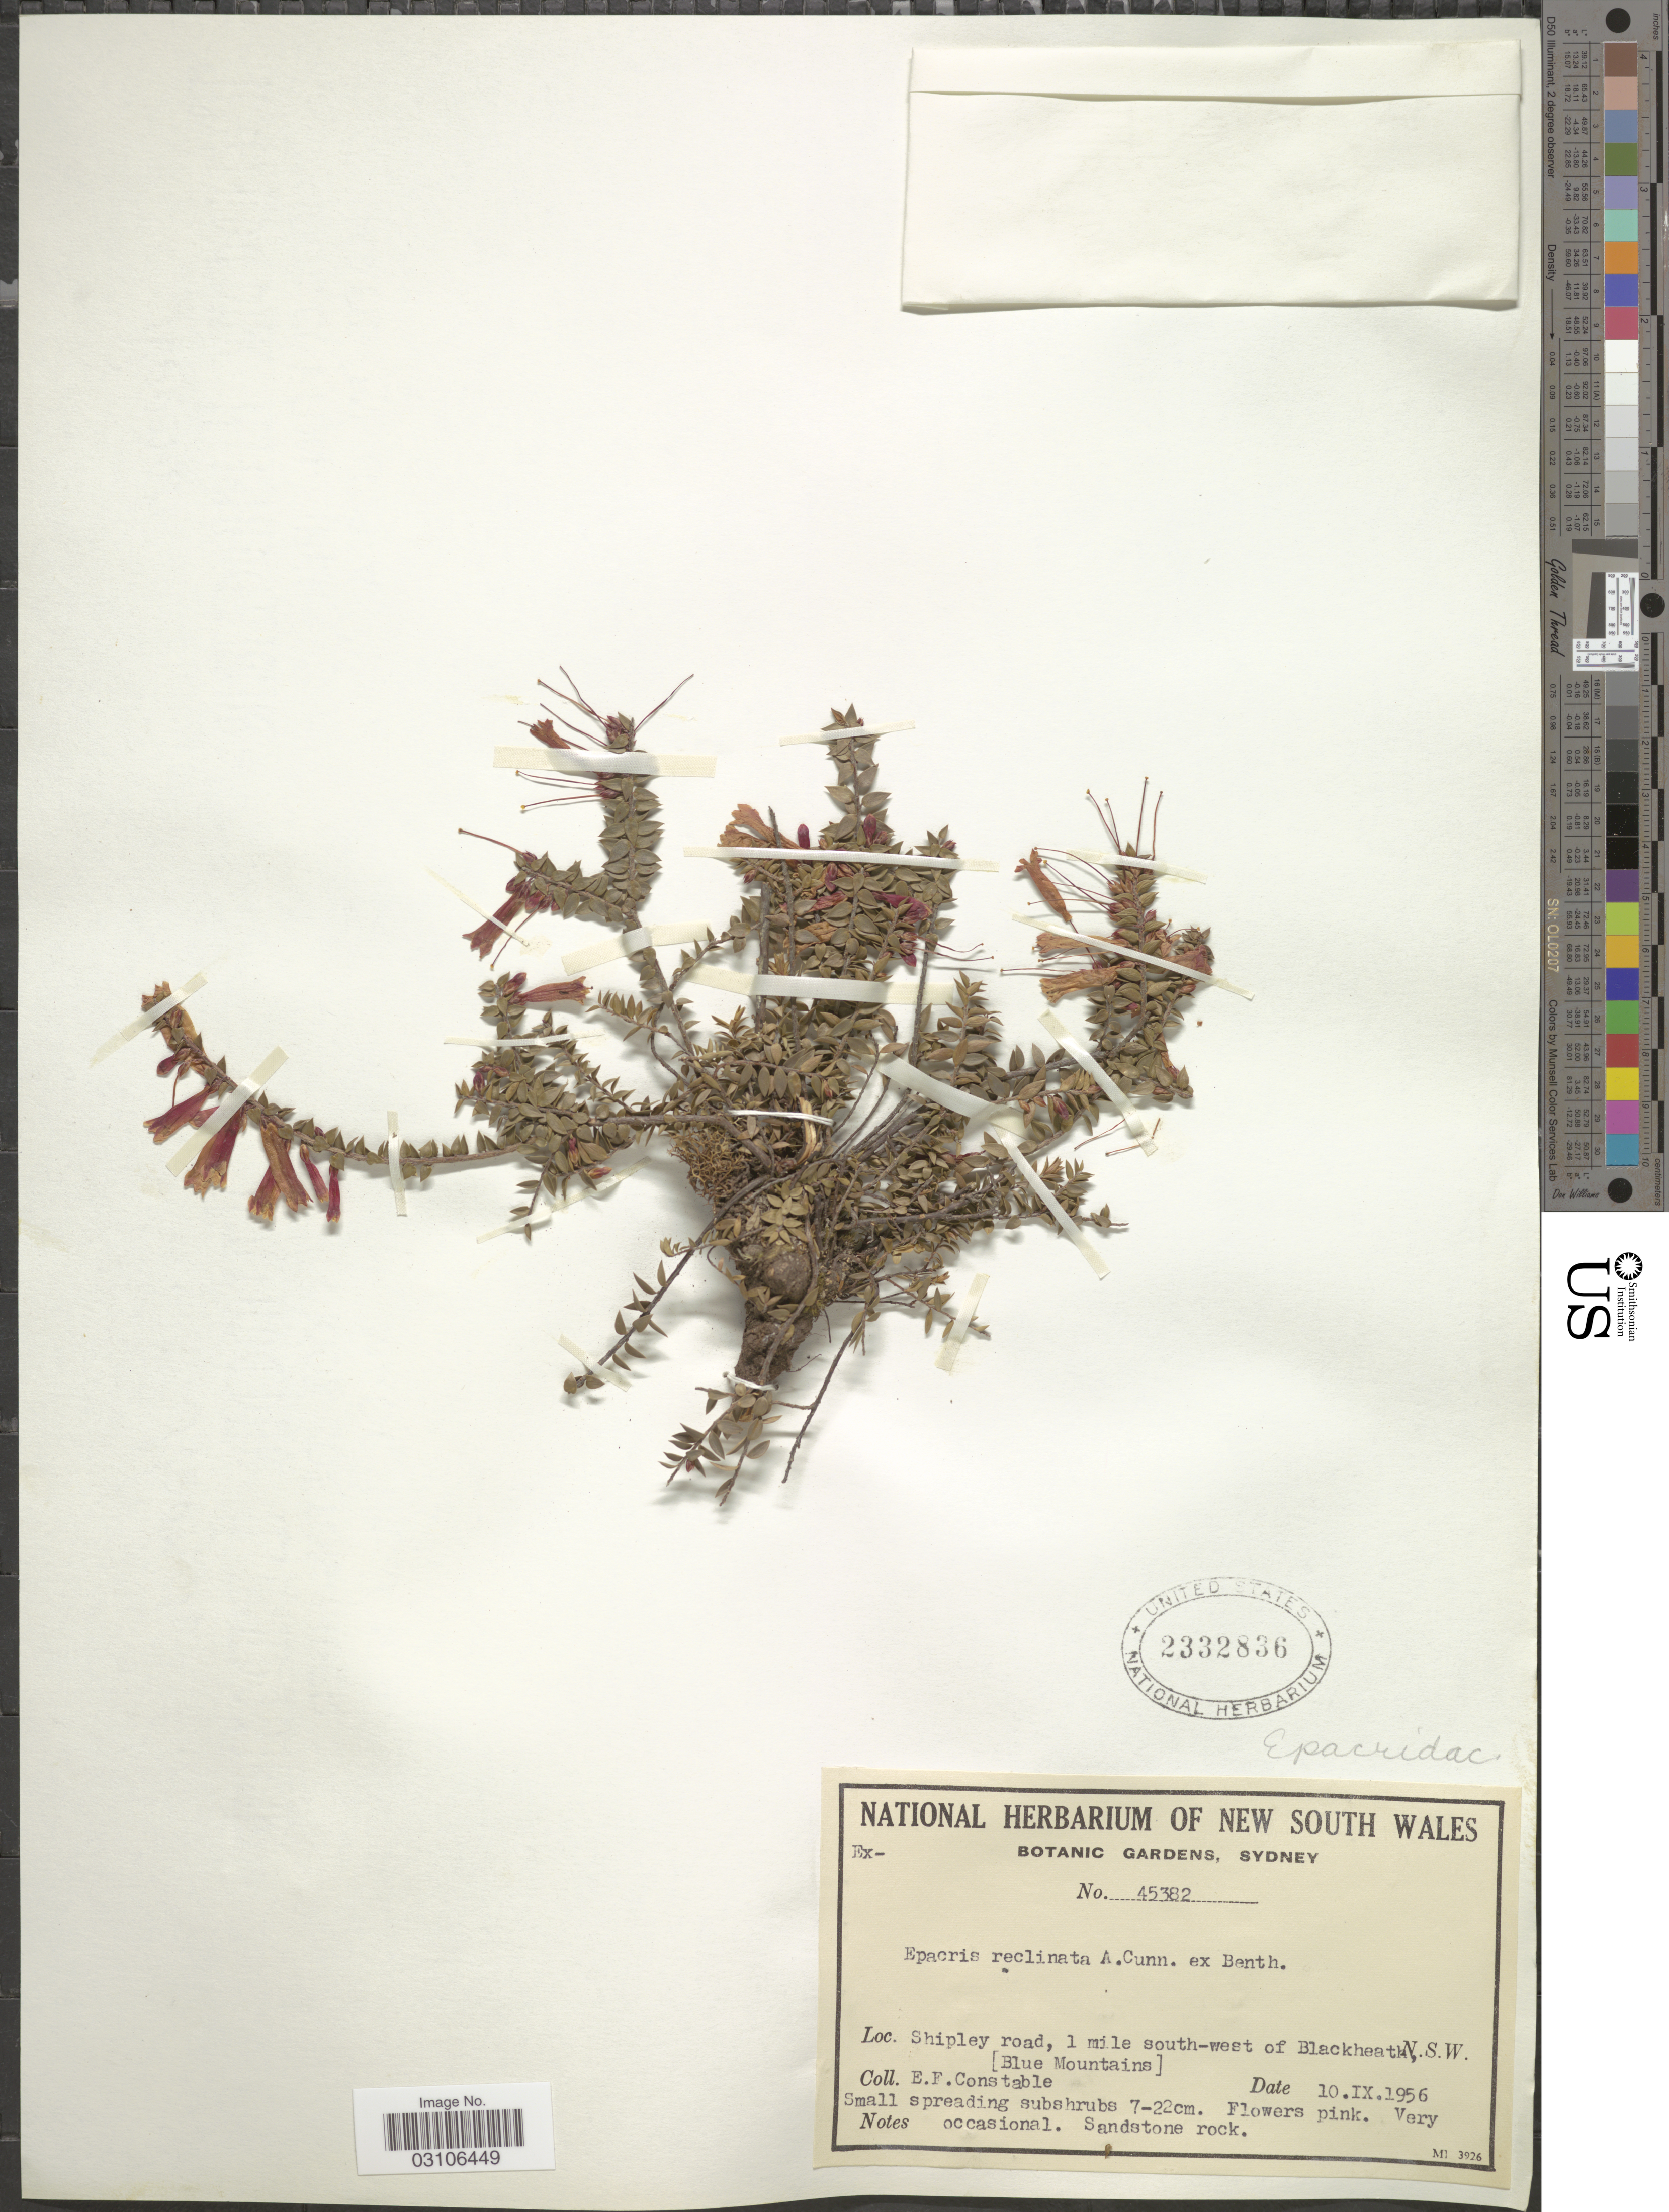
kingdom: Plantae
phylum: Tracheophyta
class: Magnoliopsida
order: Ericales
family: Ericaceae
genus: Epacris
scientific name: Epacris reclinata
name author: A. Cunn. ex Benth.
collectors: E. F. Constable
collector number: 45382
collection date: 1956-09-10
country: Australia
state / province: New South Wales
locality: Shipley road, 1 mile south-west of Blackheat [Blue Mountains].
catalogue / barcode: US 2332836